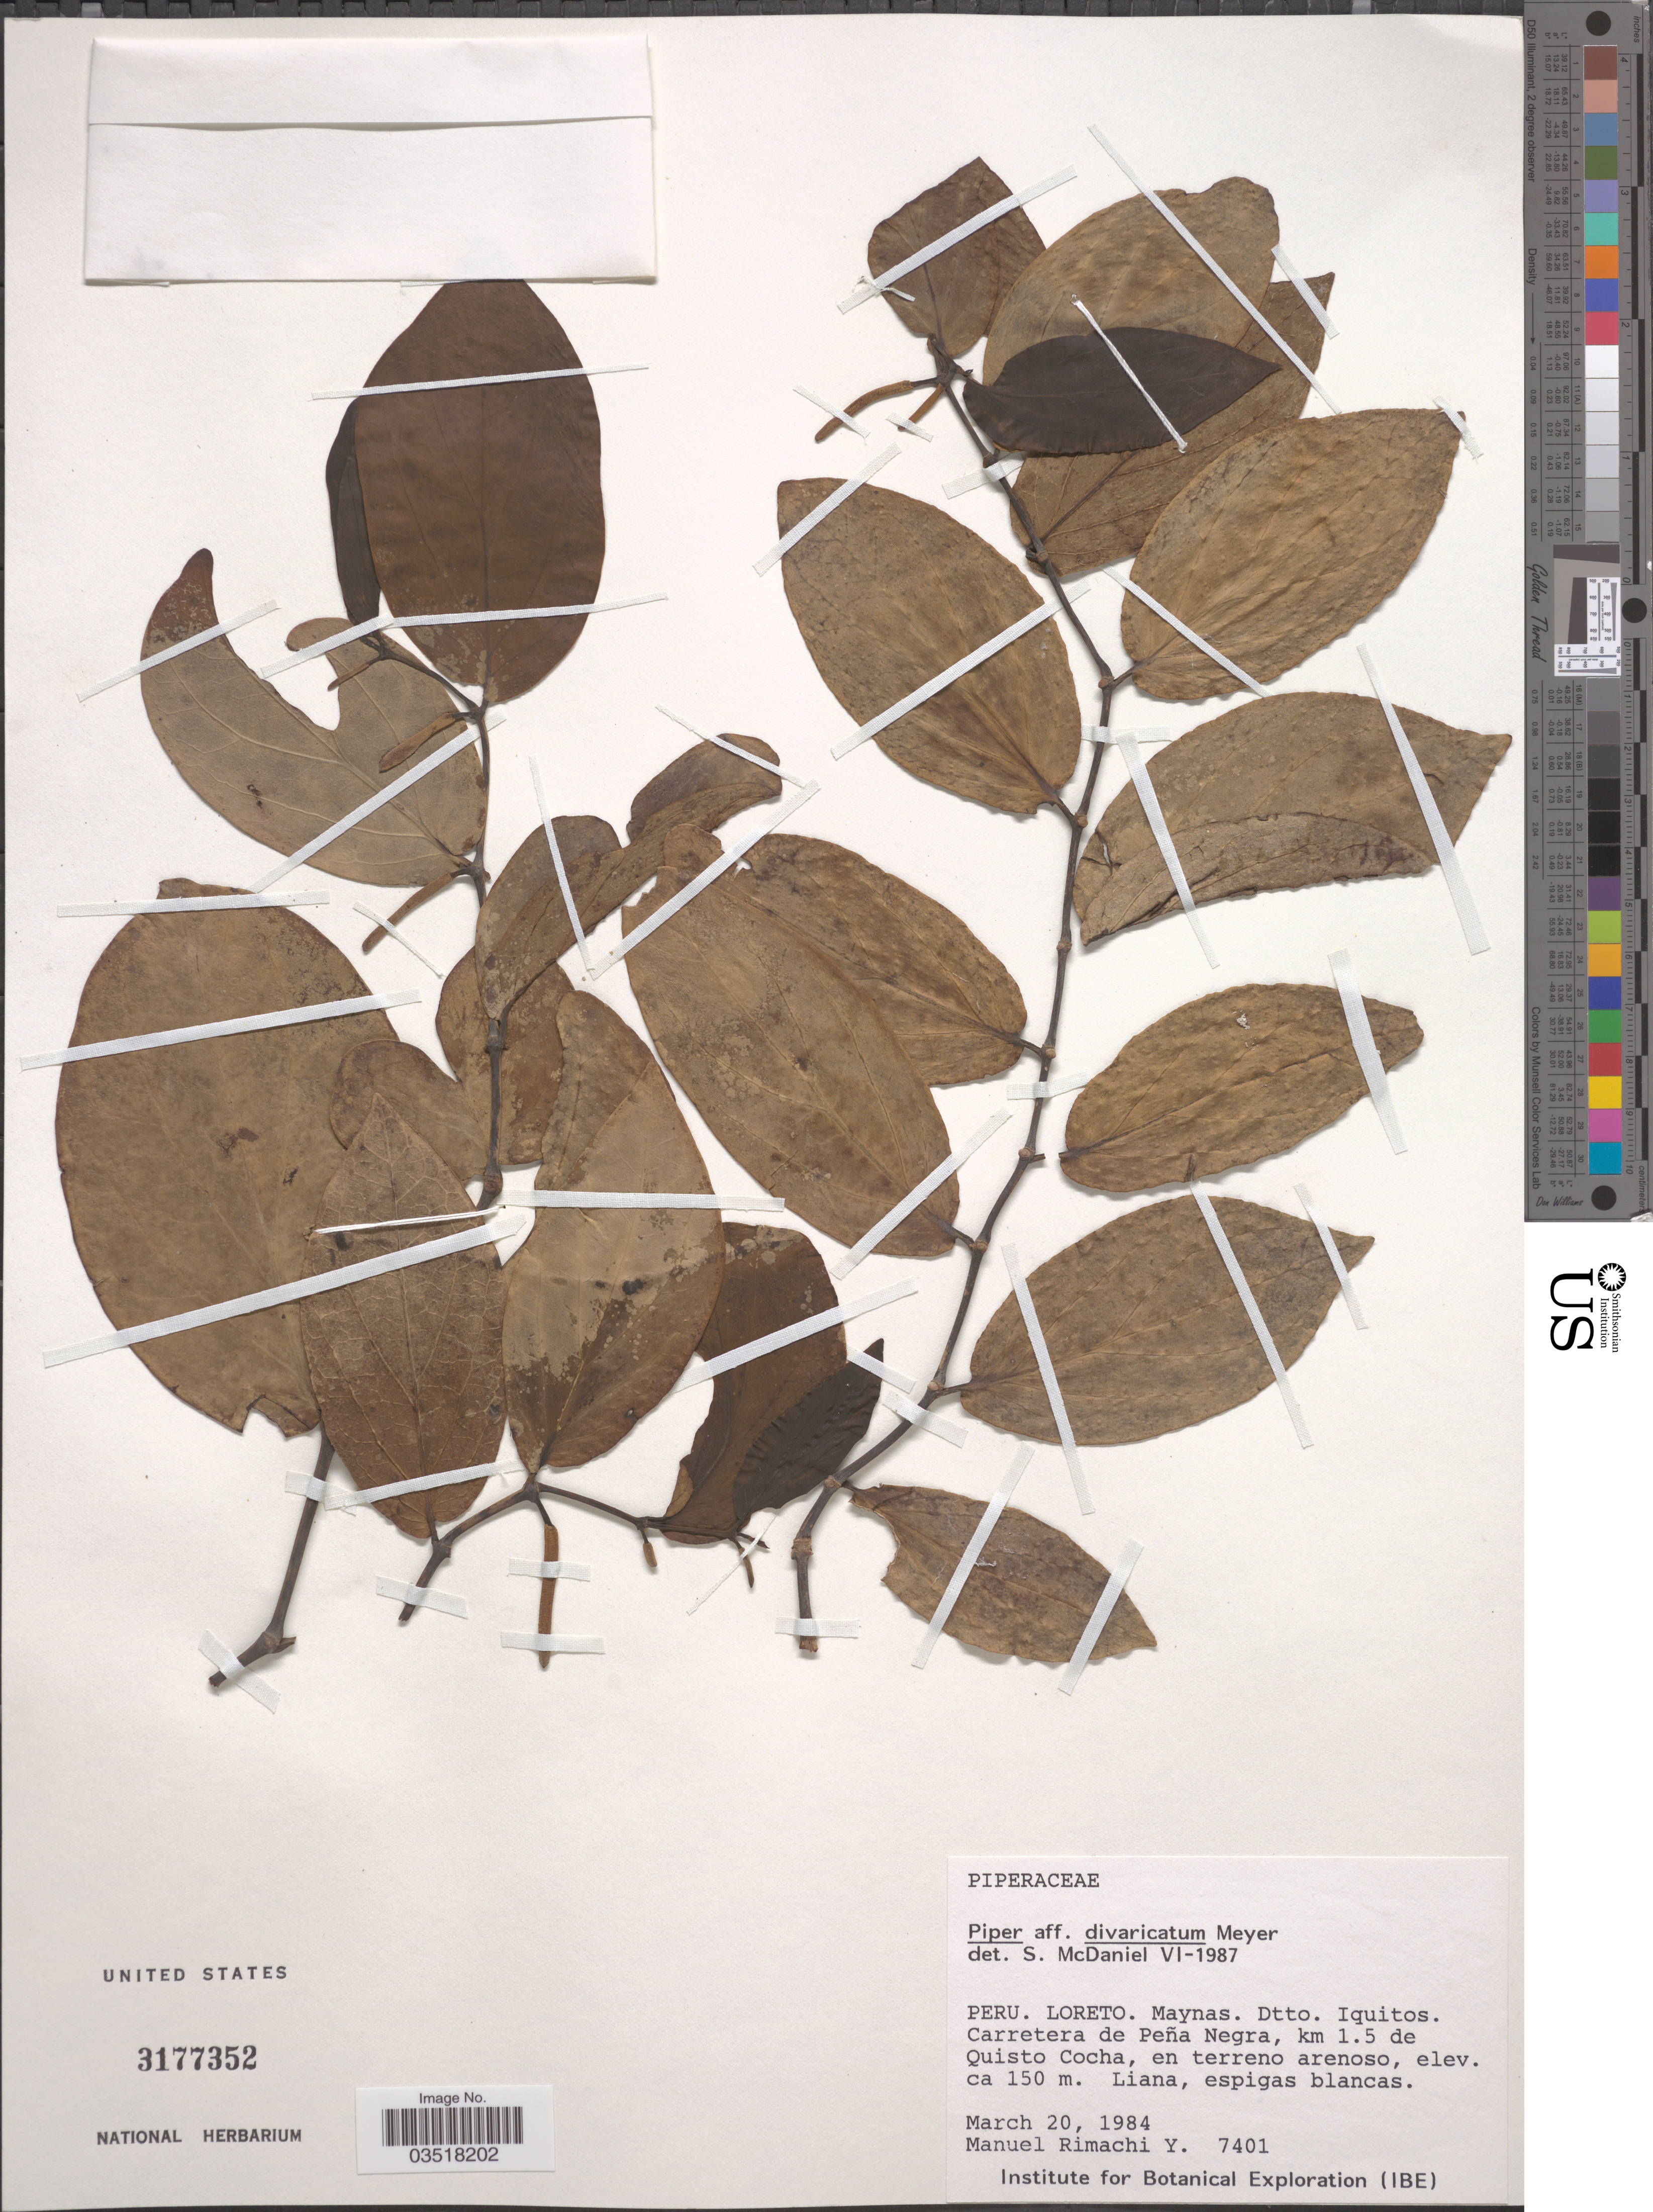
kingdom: Plantae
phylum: Tracheophyta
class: Magnoliopsida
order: Piperales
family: Piperaceae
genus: Piper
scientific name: Piper divaricatum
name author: G. Mey.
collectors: M. Rimachi Y.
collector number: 7401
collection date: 1984-03-20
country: Peru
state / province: Loreto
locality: Maynas. Dtto. Iquitos. Carretera de Peña Negra, km 1.5 de Quisto Cocha.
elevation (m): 150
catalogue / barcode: US 3177352